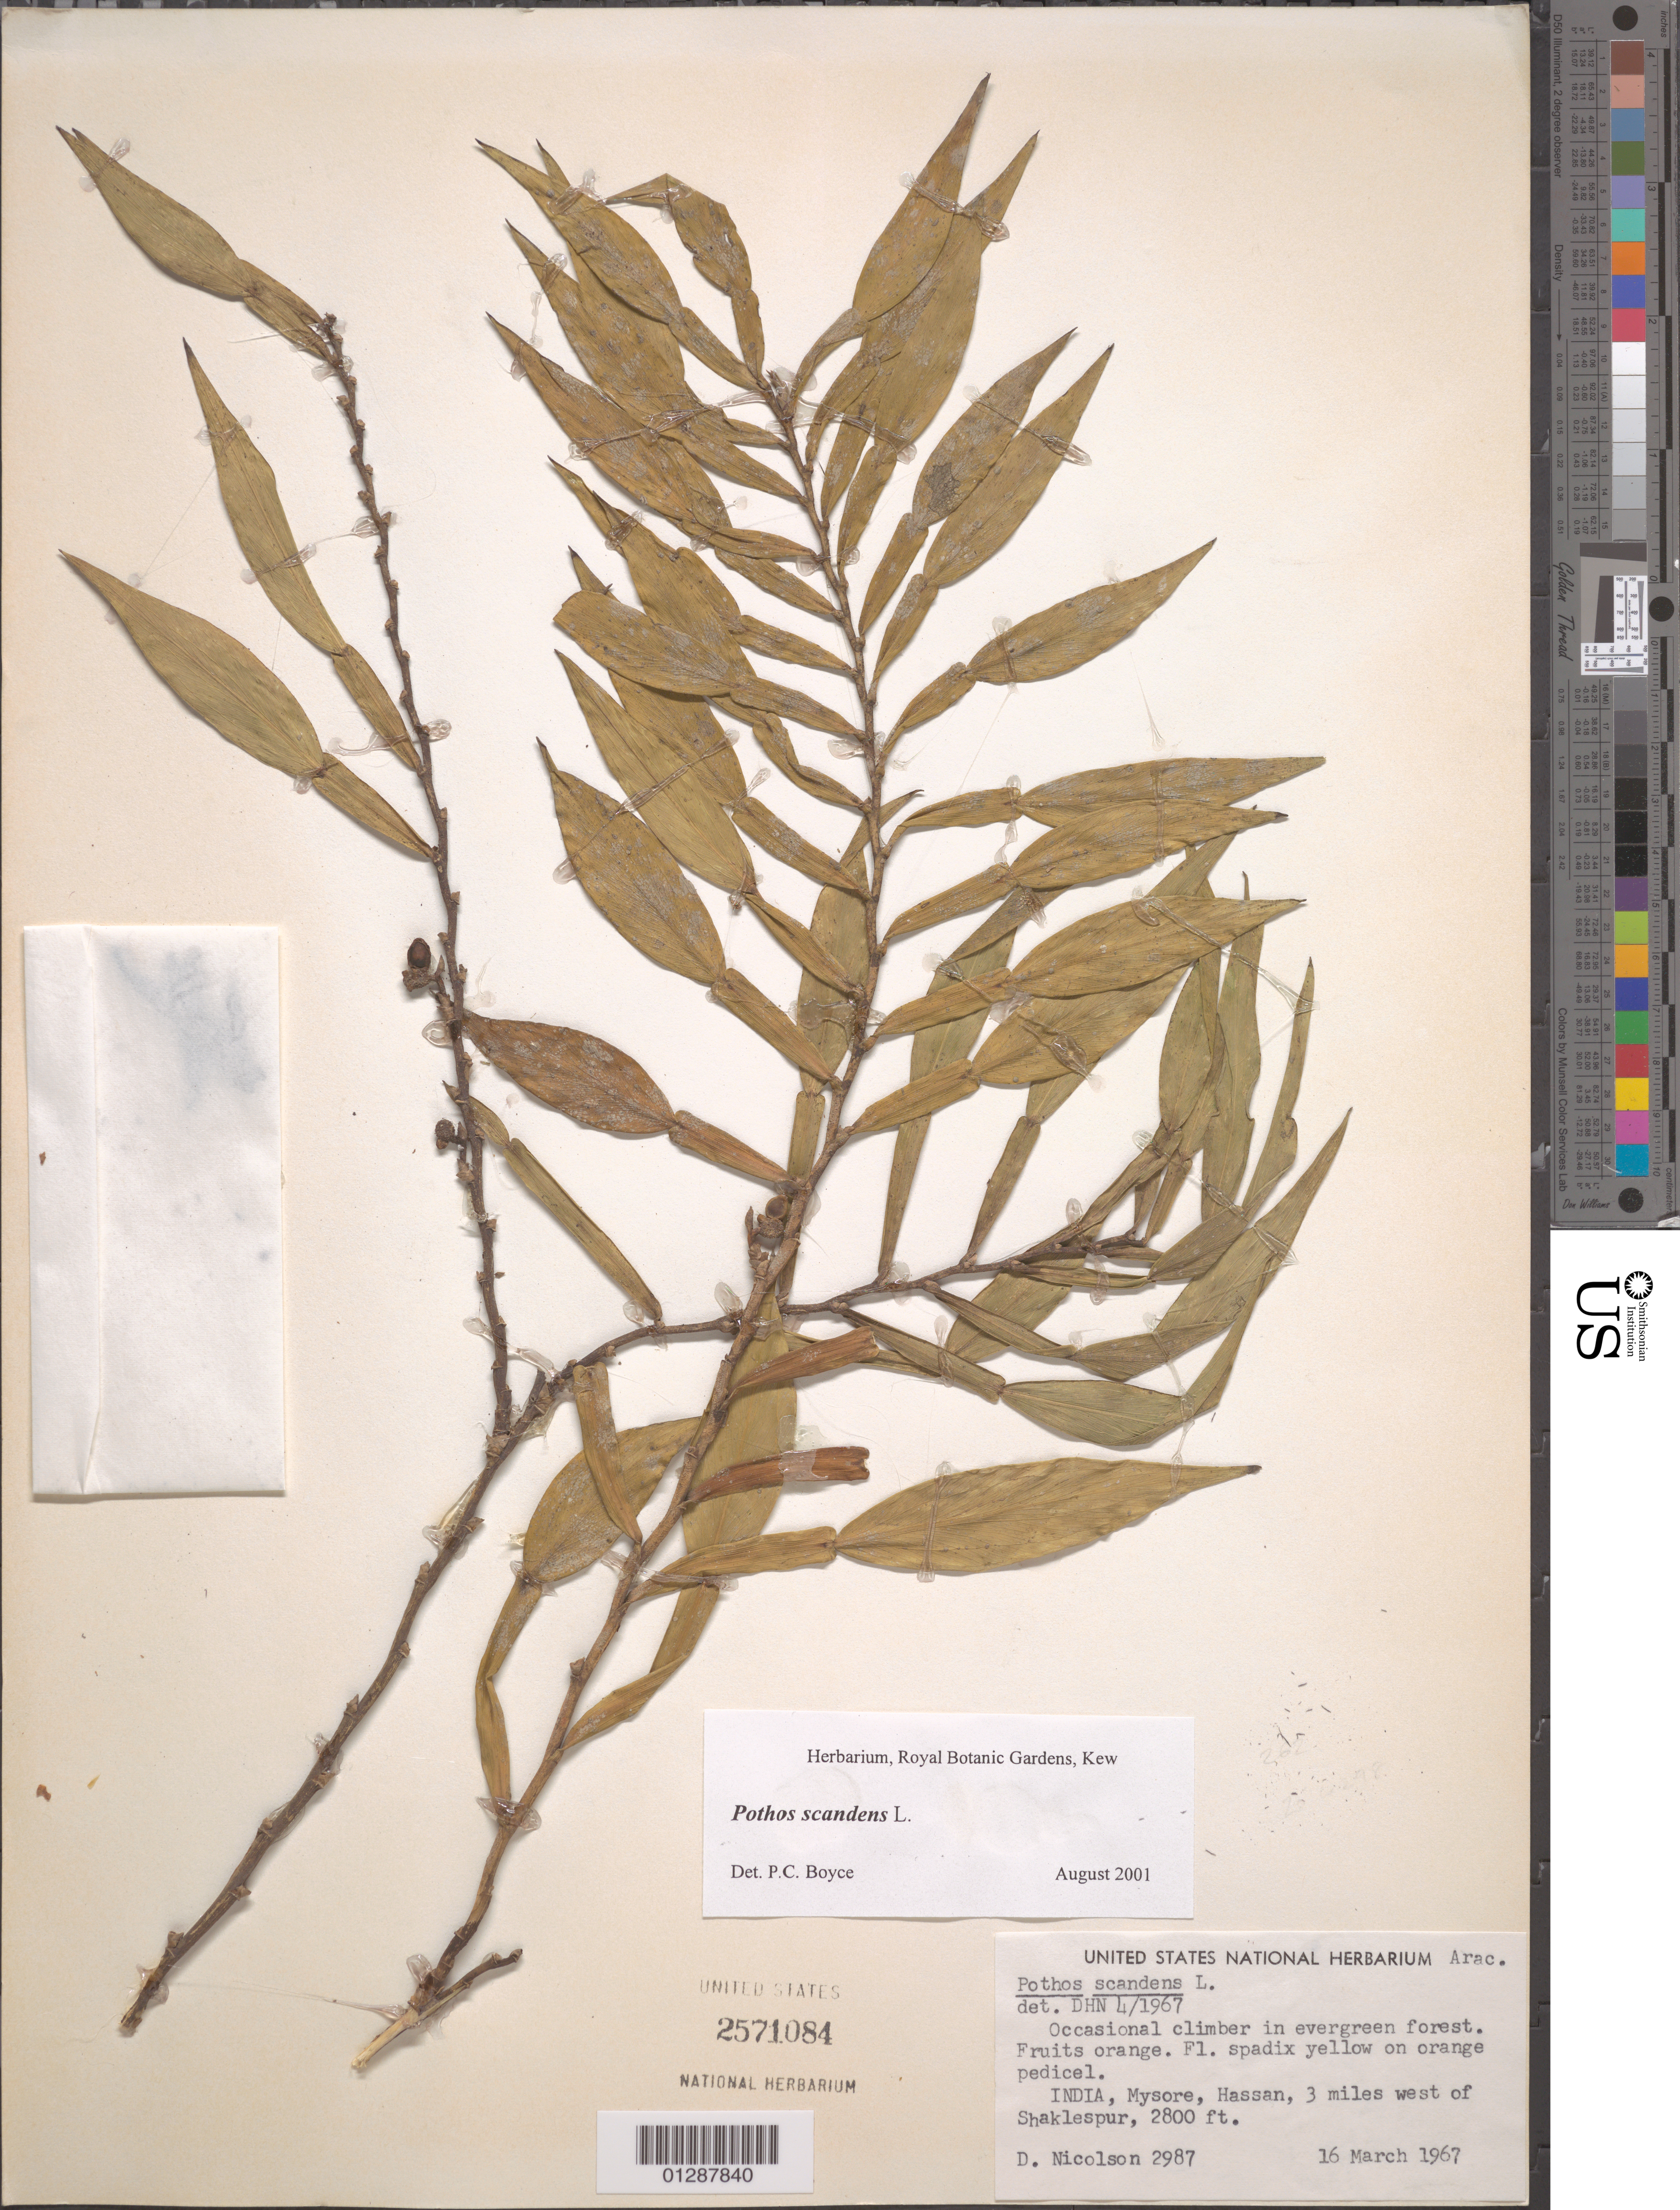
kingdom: Plantae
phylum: Tracheophyta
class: Liliopsida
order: Alismatales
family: Araceae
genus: Pothos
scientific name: Pothos scandens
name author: L.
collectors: D. H. Nicolson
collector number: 2987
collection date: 1967-03-16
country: India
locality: Mysore, Hassan, 3 miles west of Shaklespur.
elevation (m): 853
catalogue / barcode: US 2571084